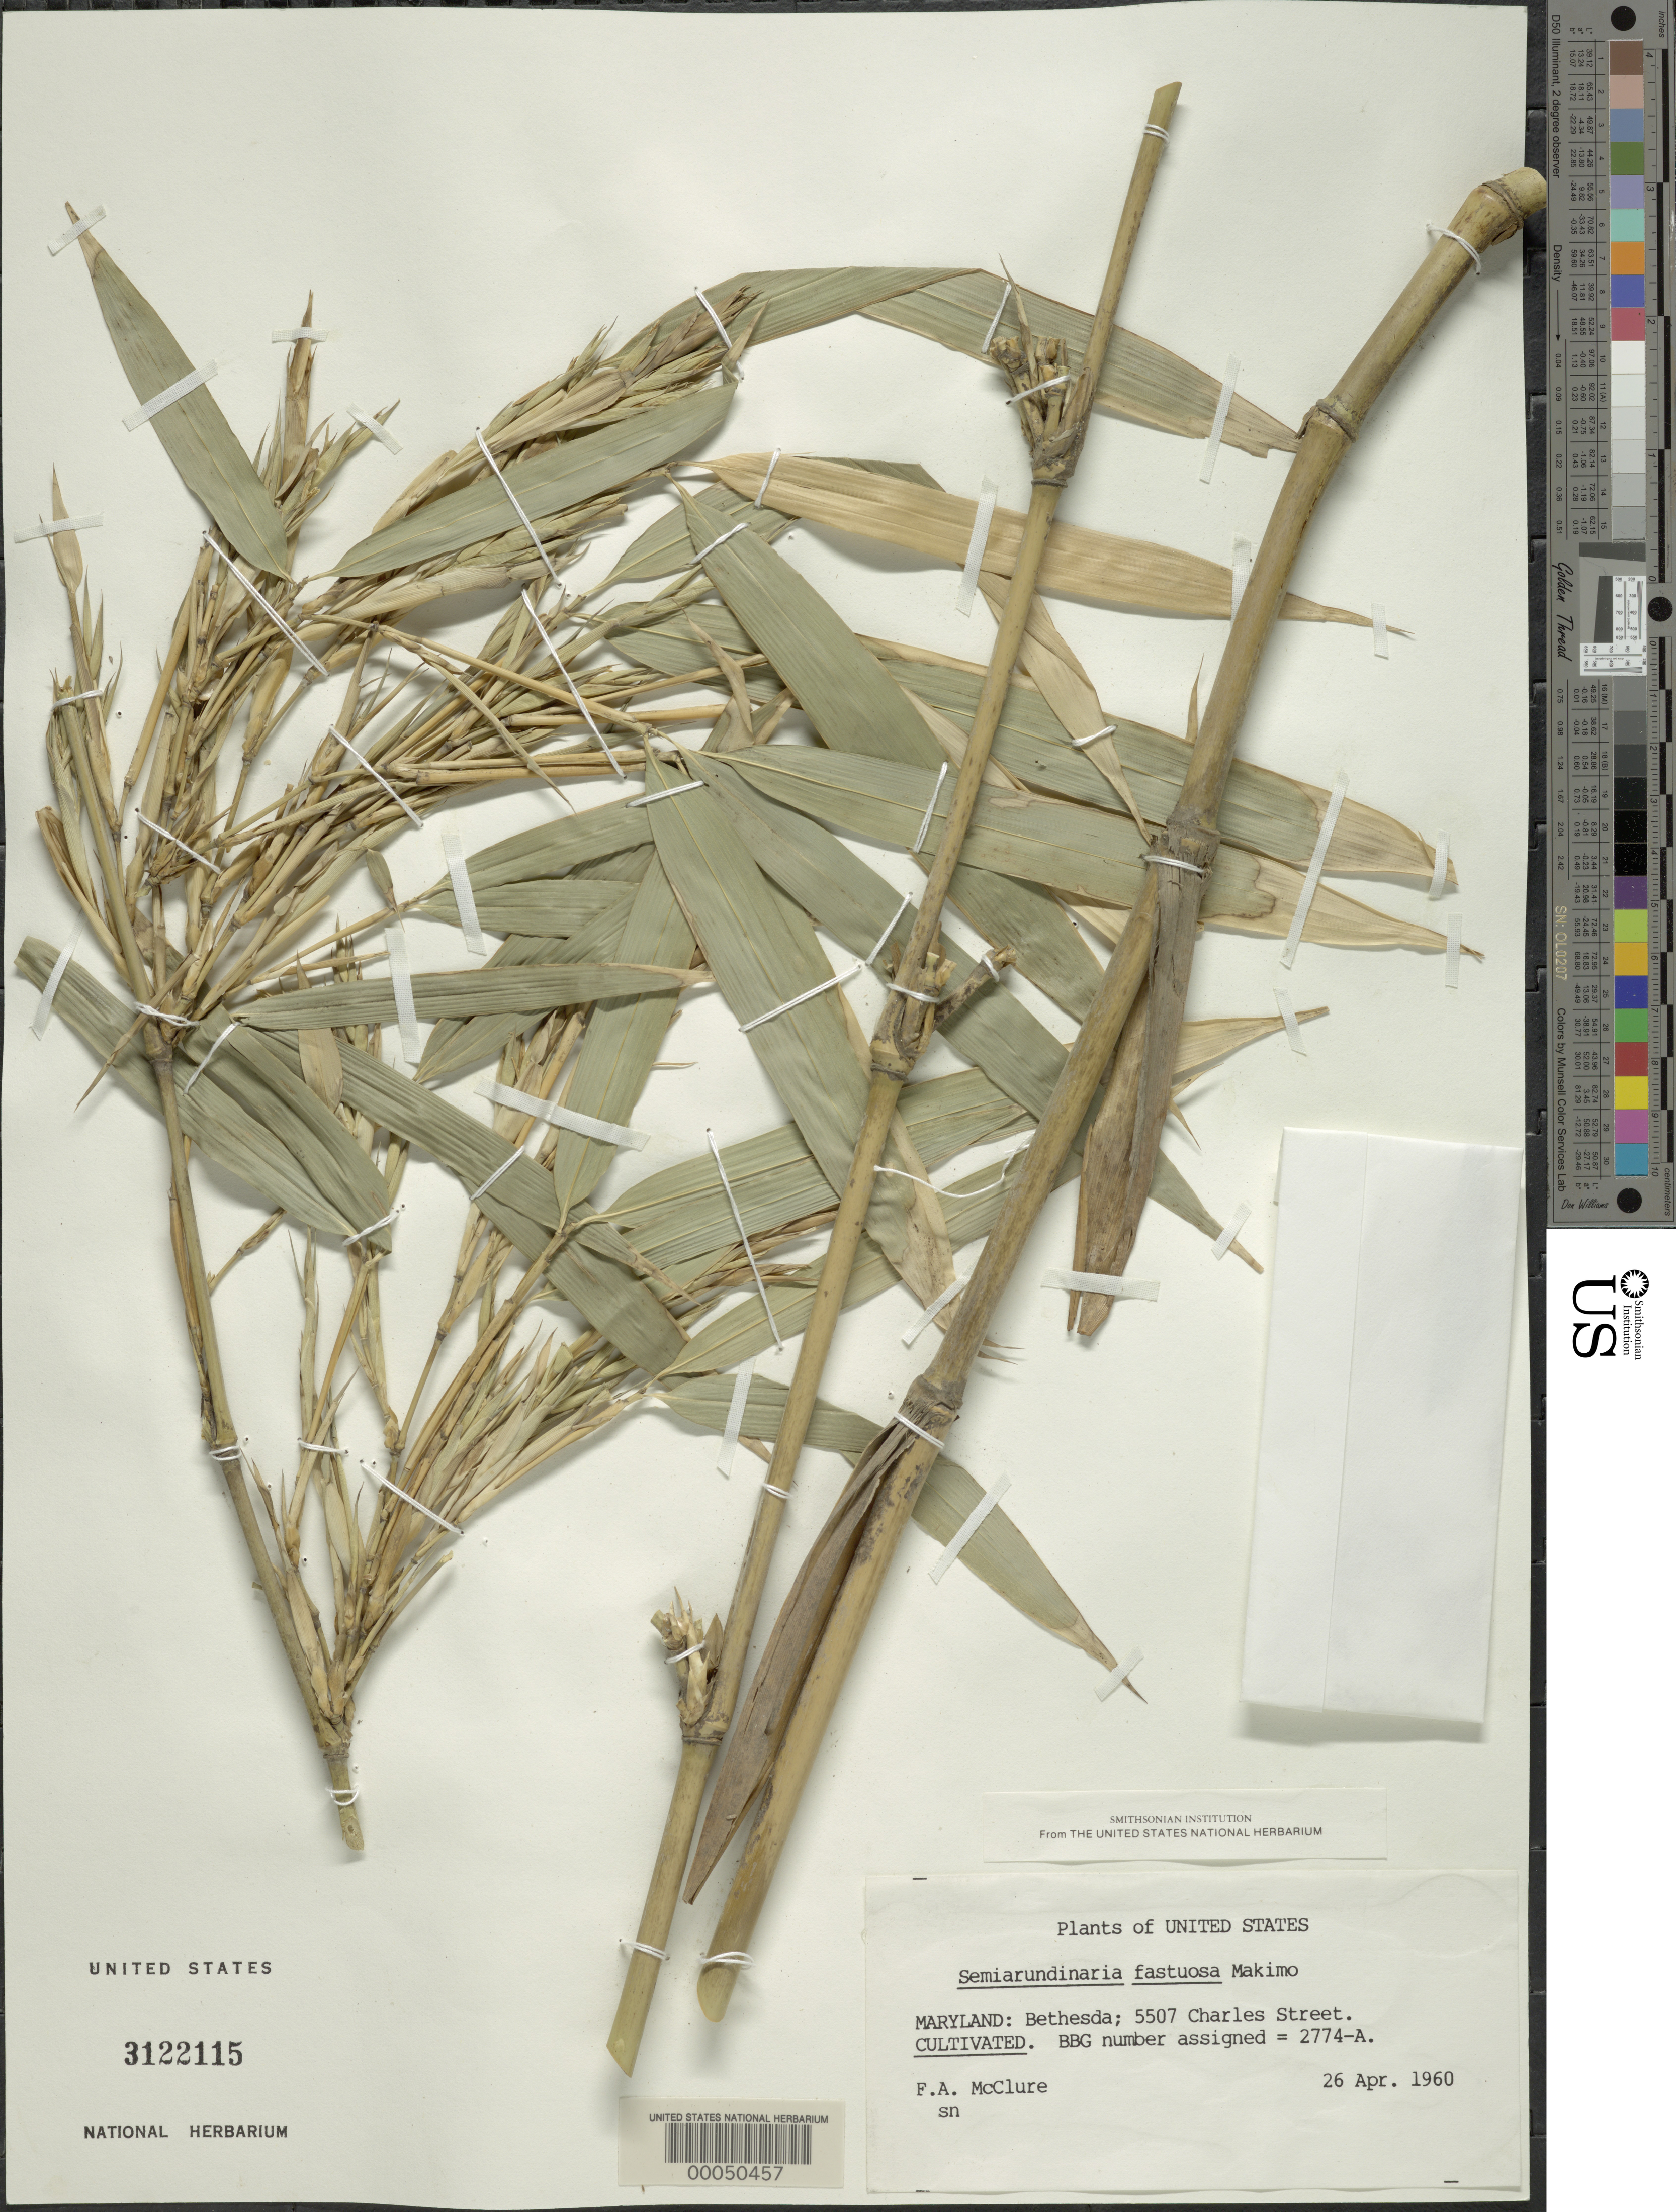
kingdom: Plantae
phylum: Tracheophyta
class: Liliopsida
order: Poales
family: Poaceae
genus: Semiarundinaria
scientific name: Semiarundinaria fastuosa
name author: Makino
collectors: F. A. McClure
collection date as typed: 26 Apr 1960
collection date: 1960-04-26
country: United States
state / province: Maryland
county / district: Montgomery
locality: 5507 Charles Street, Bethesda (McClure's garden)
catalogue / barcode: US 3122115